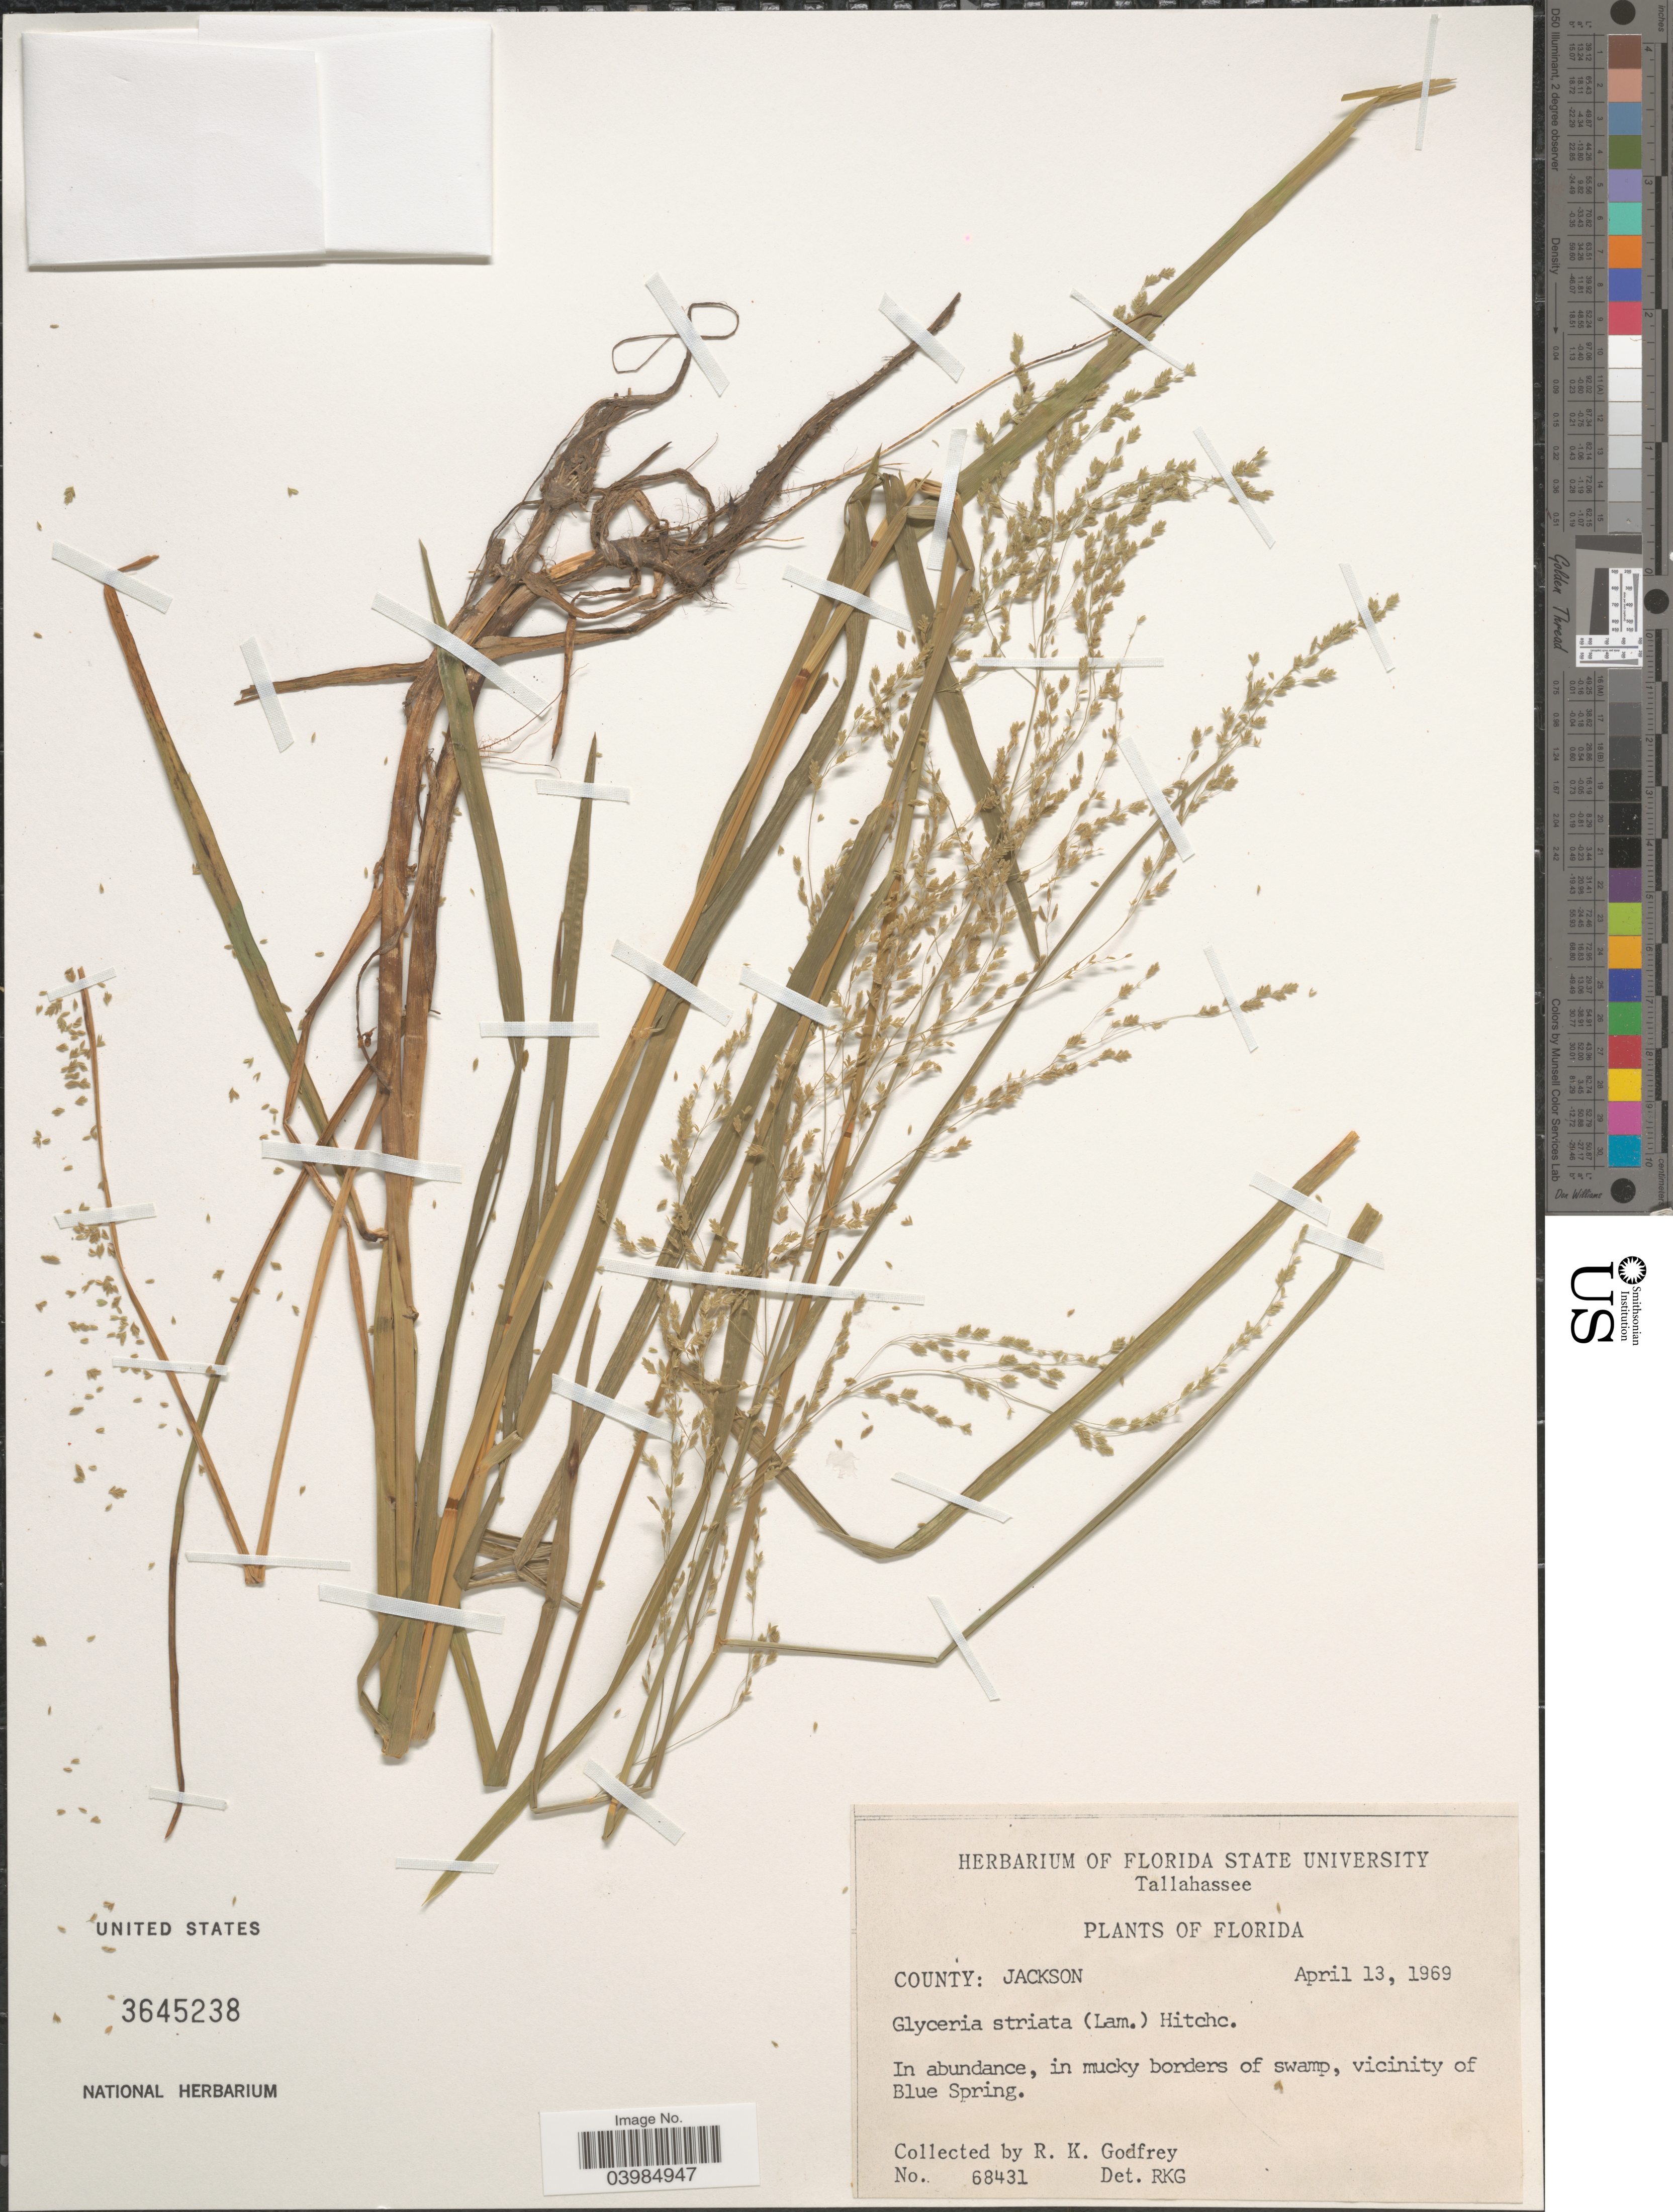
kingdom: Plantae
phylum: Tracheophyta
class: Liliopsida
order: Poales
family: Poaceae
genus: Glyceria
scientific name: Glyceria striata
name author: (Lam.) Hitchc.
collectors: R. K. Godfrey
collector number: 68431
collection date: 1969-04-13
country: United States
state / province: Florida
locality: County: Jackson. Vicinity of Blue Spring.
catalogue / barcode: US 3645238